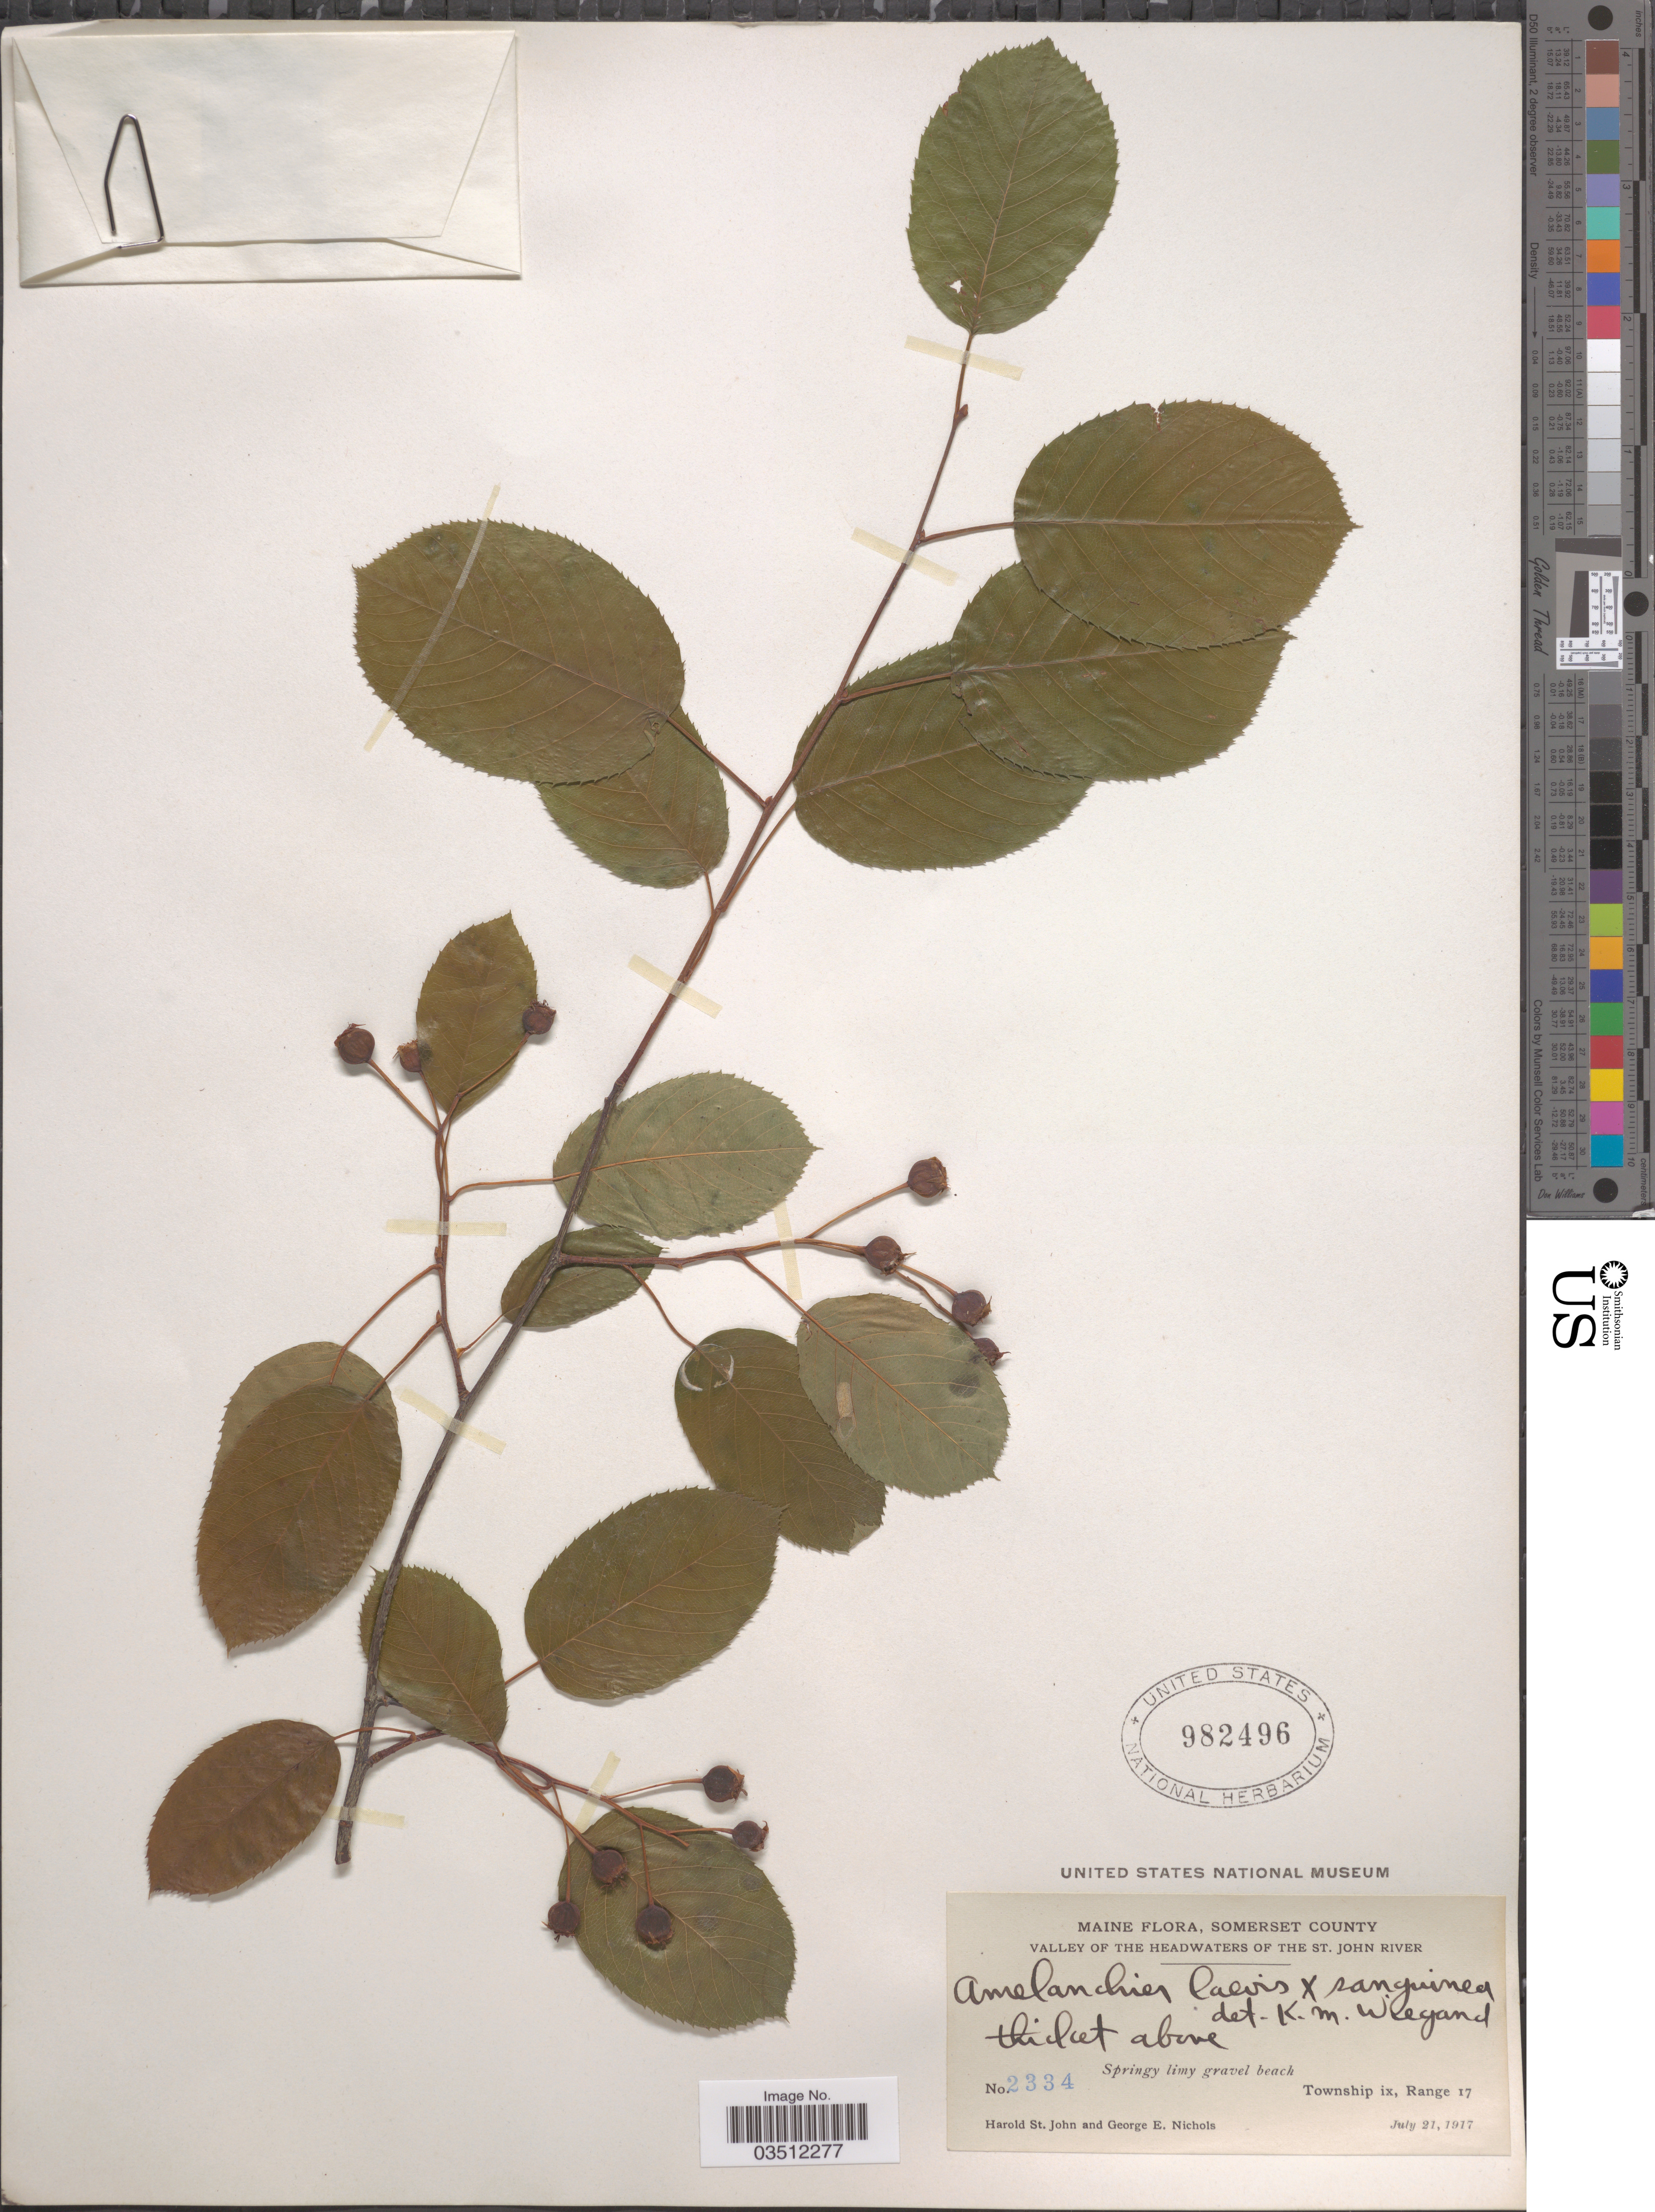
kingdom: Plantae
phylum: Tracheophyta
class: Magnoliopsida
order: Rosales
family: Rosaceae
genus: Amelanchier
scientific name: Amelanchier laevis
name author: Wiegand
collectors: H. St. John & G. E. Nichols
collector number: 2334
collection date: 1917-07-21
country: United States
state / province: Maine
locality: Somerset County. Valley of the headwaters of the St. John River. Thicket above springy limy gravel beach. Township ix, Range 17.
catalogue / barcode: US 982496